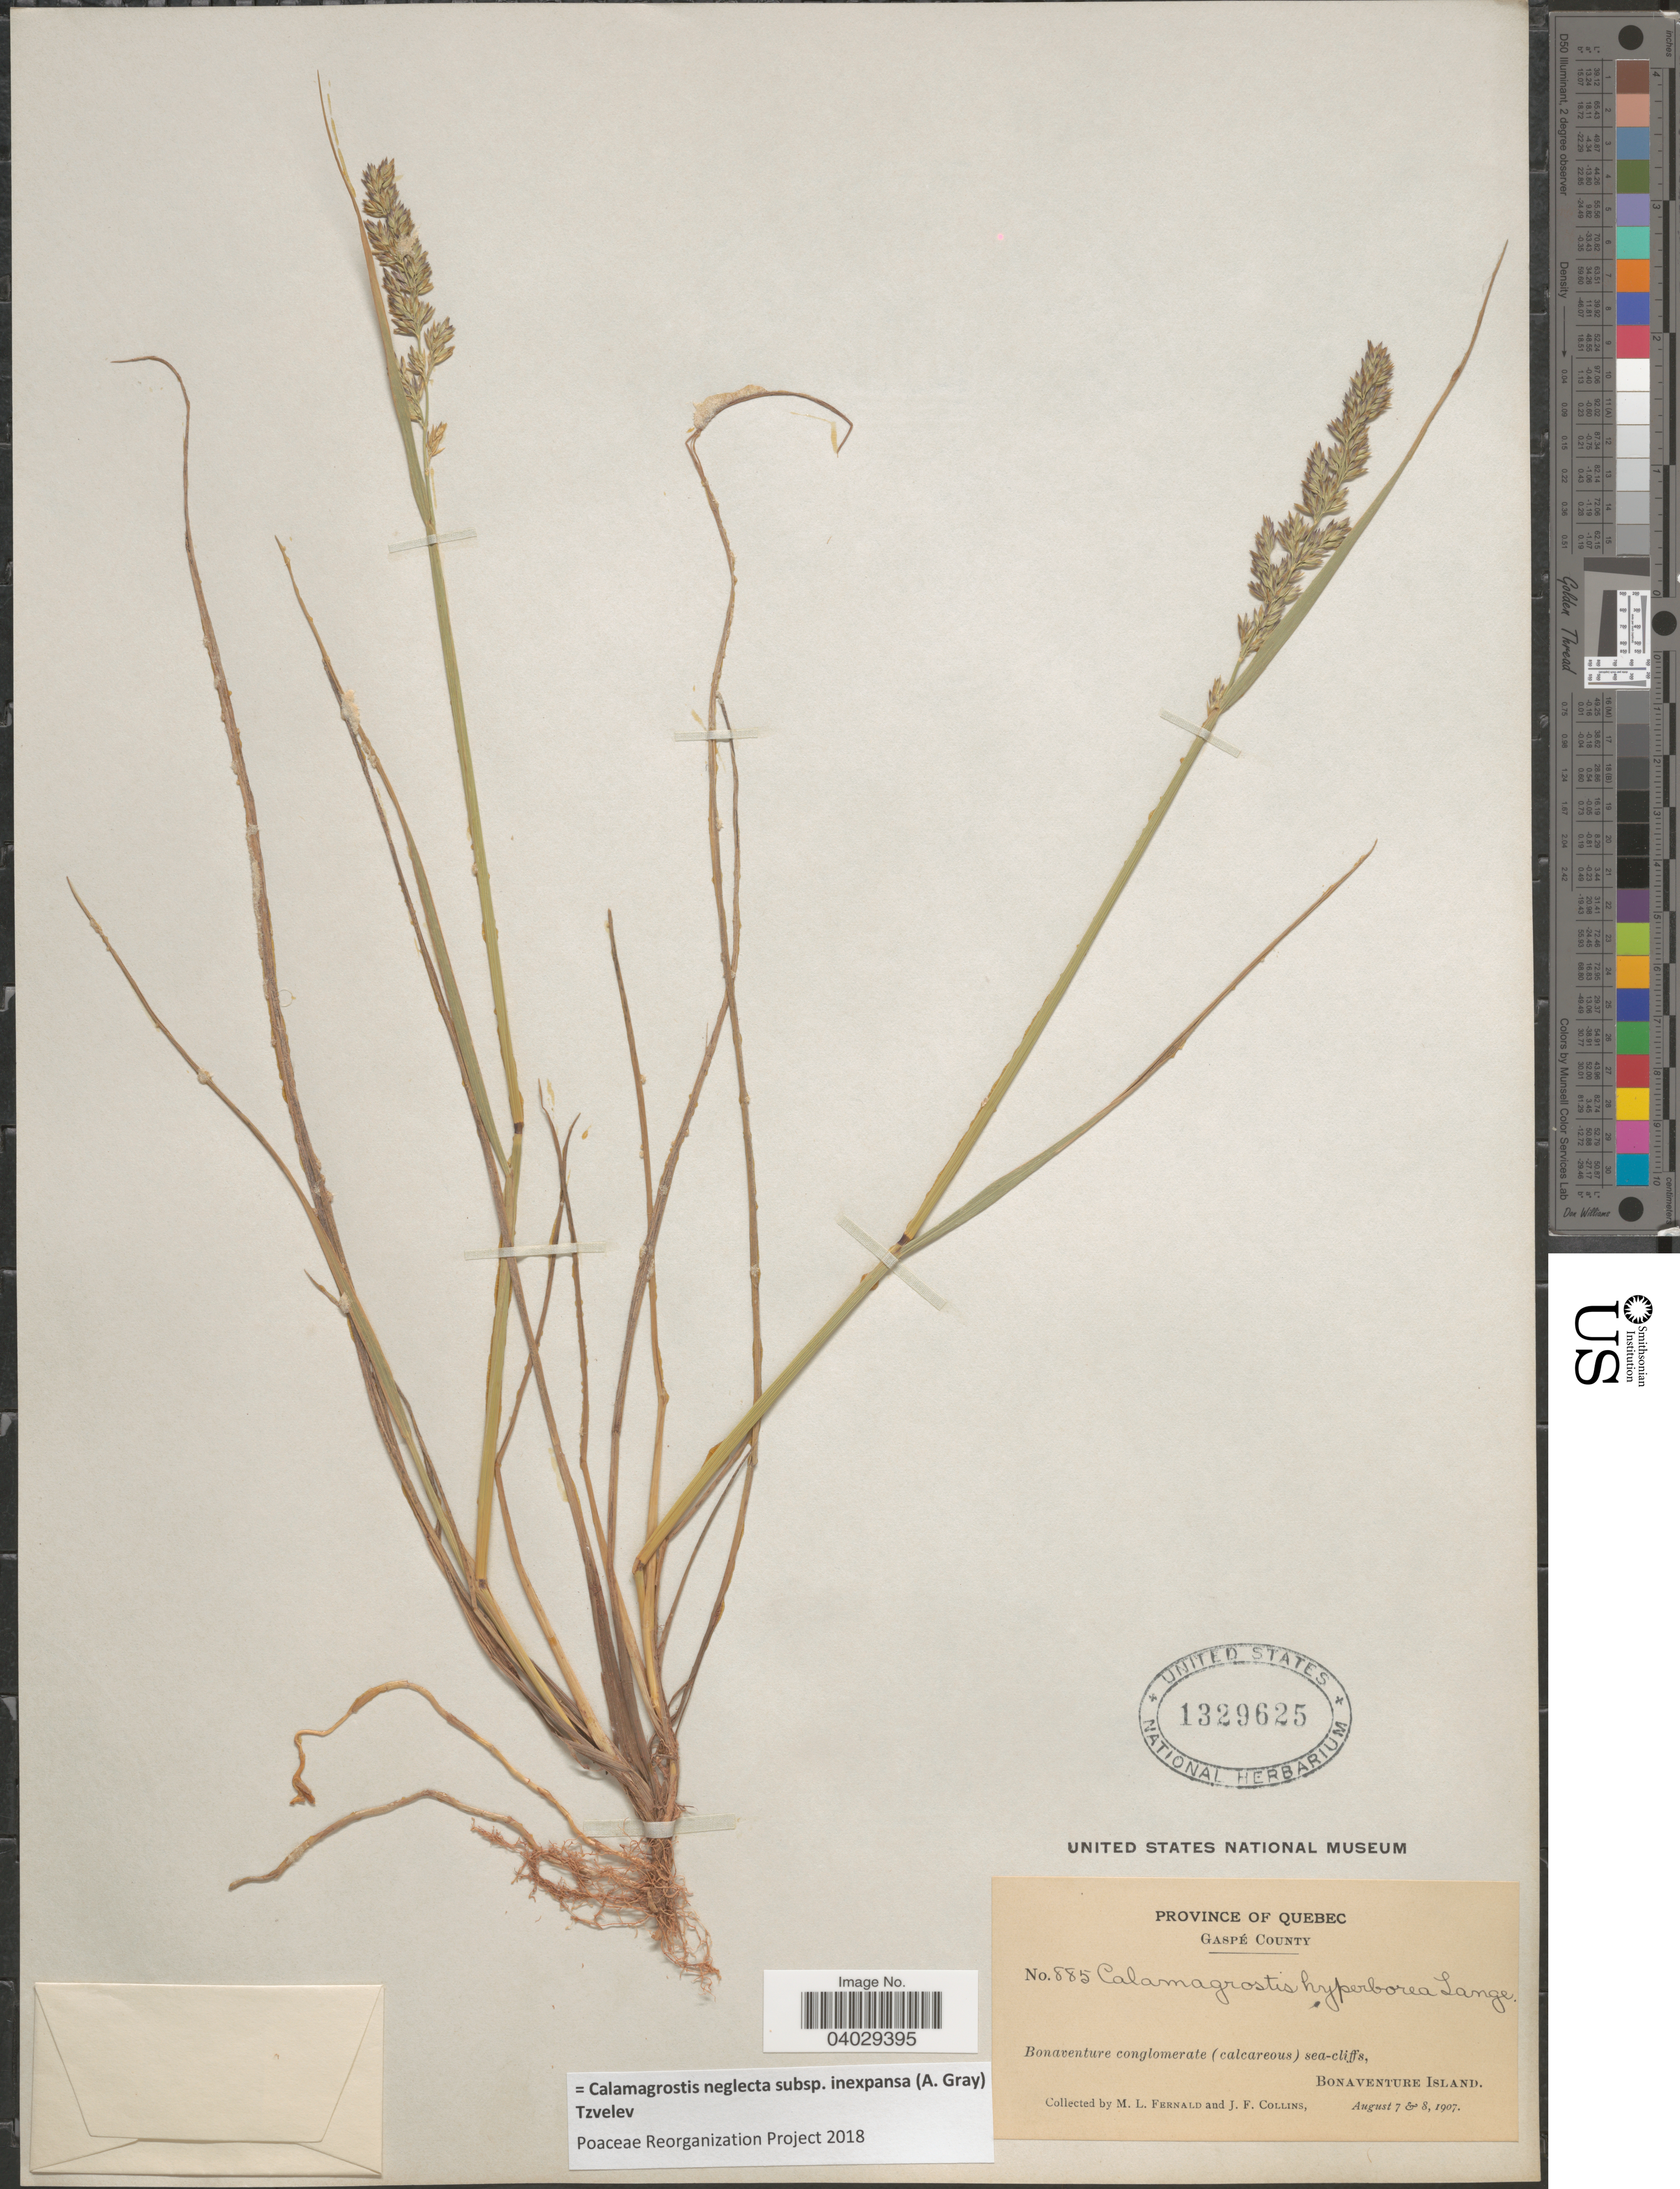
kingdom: Plantae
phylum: Tracheophyta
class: Liliopsida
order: Poales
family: Poaceae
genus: Calamagrostis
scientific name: Calamagrostis neglecta subsp. inexpansa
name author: (A. Gray) Tzvelev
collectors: M. L. Fernald & J. Collins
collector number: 885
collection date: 1907-08-07/1907-08-08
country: Canada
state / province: Quebec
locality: Gaspé County. Bonaventure conglomerate (calcareous) sea-cliffs, Bonaventure Island.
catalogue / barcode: US 1329625